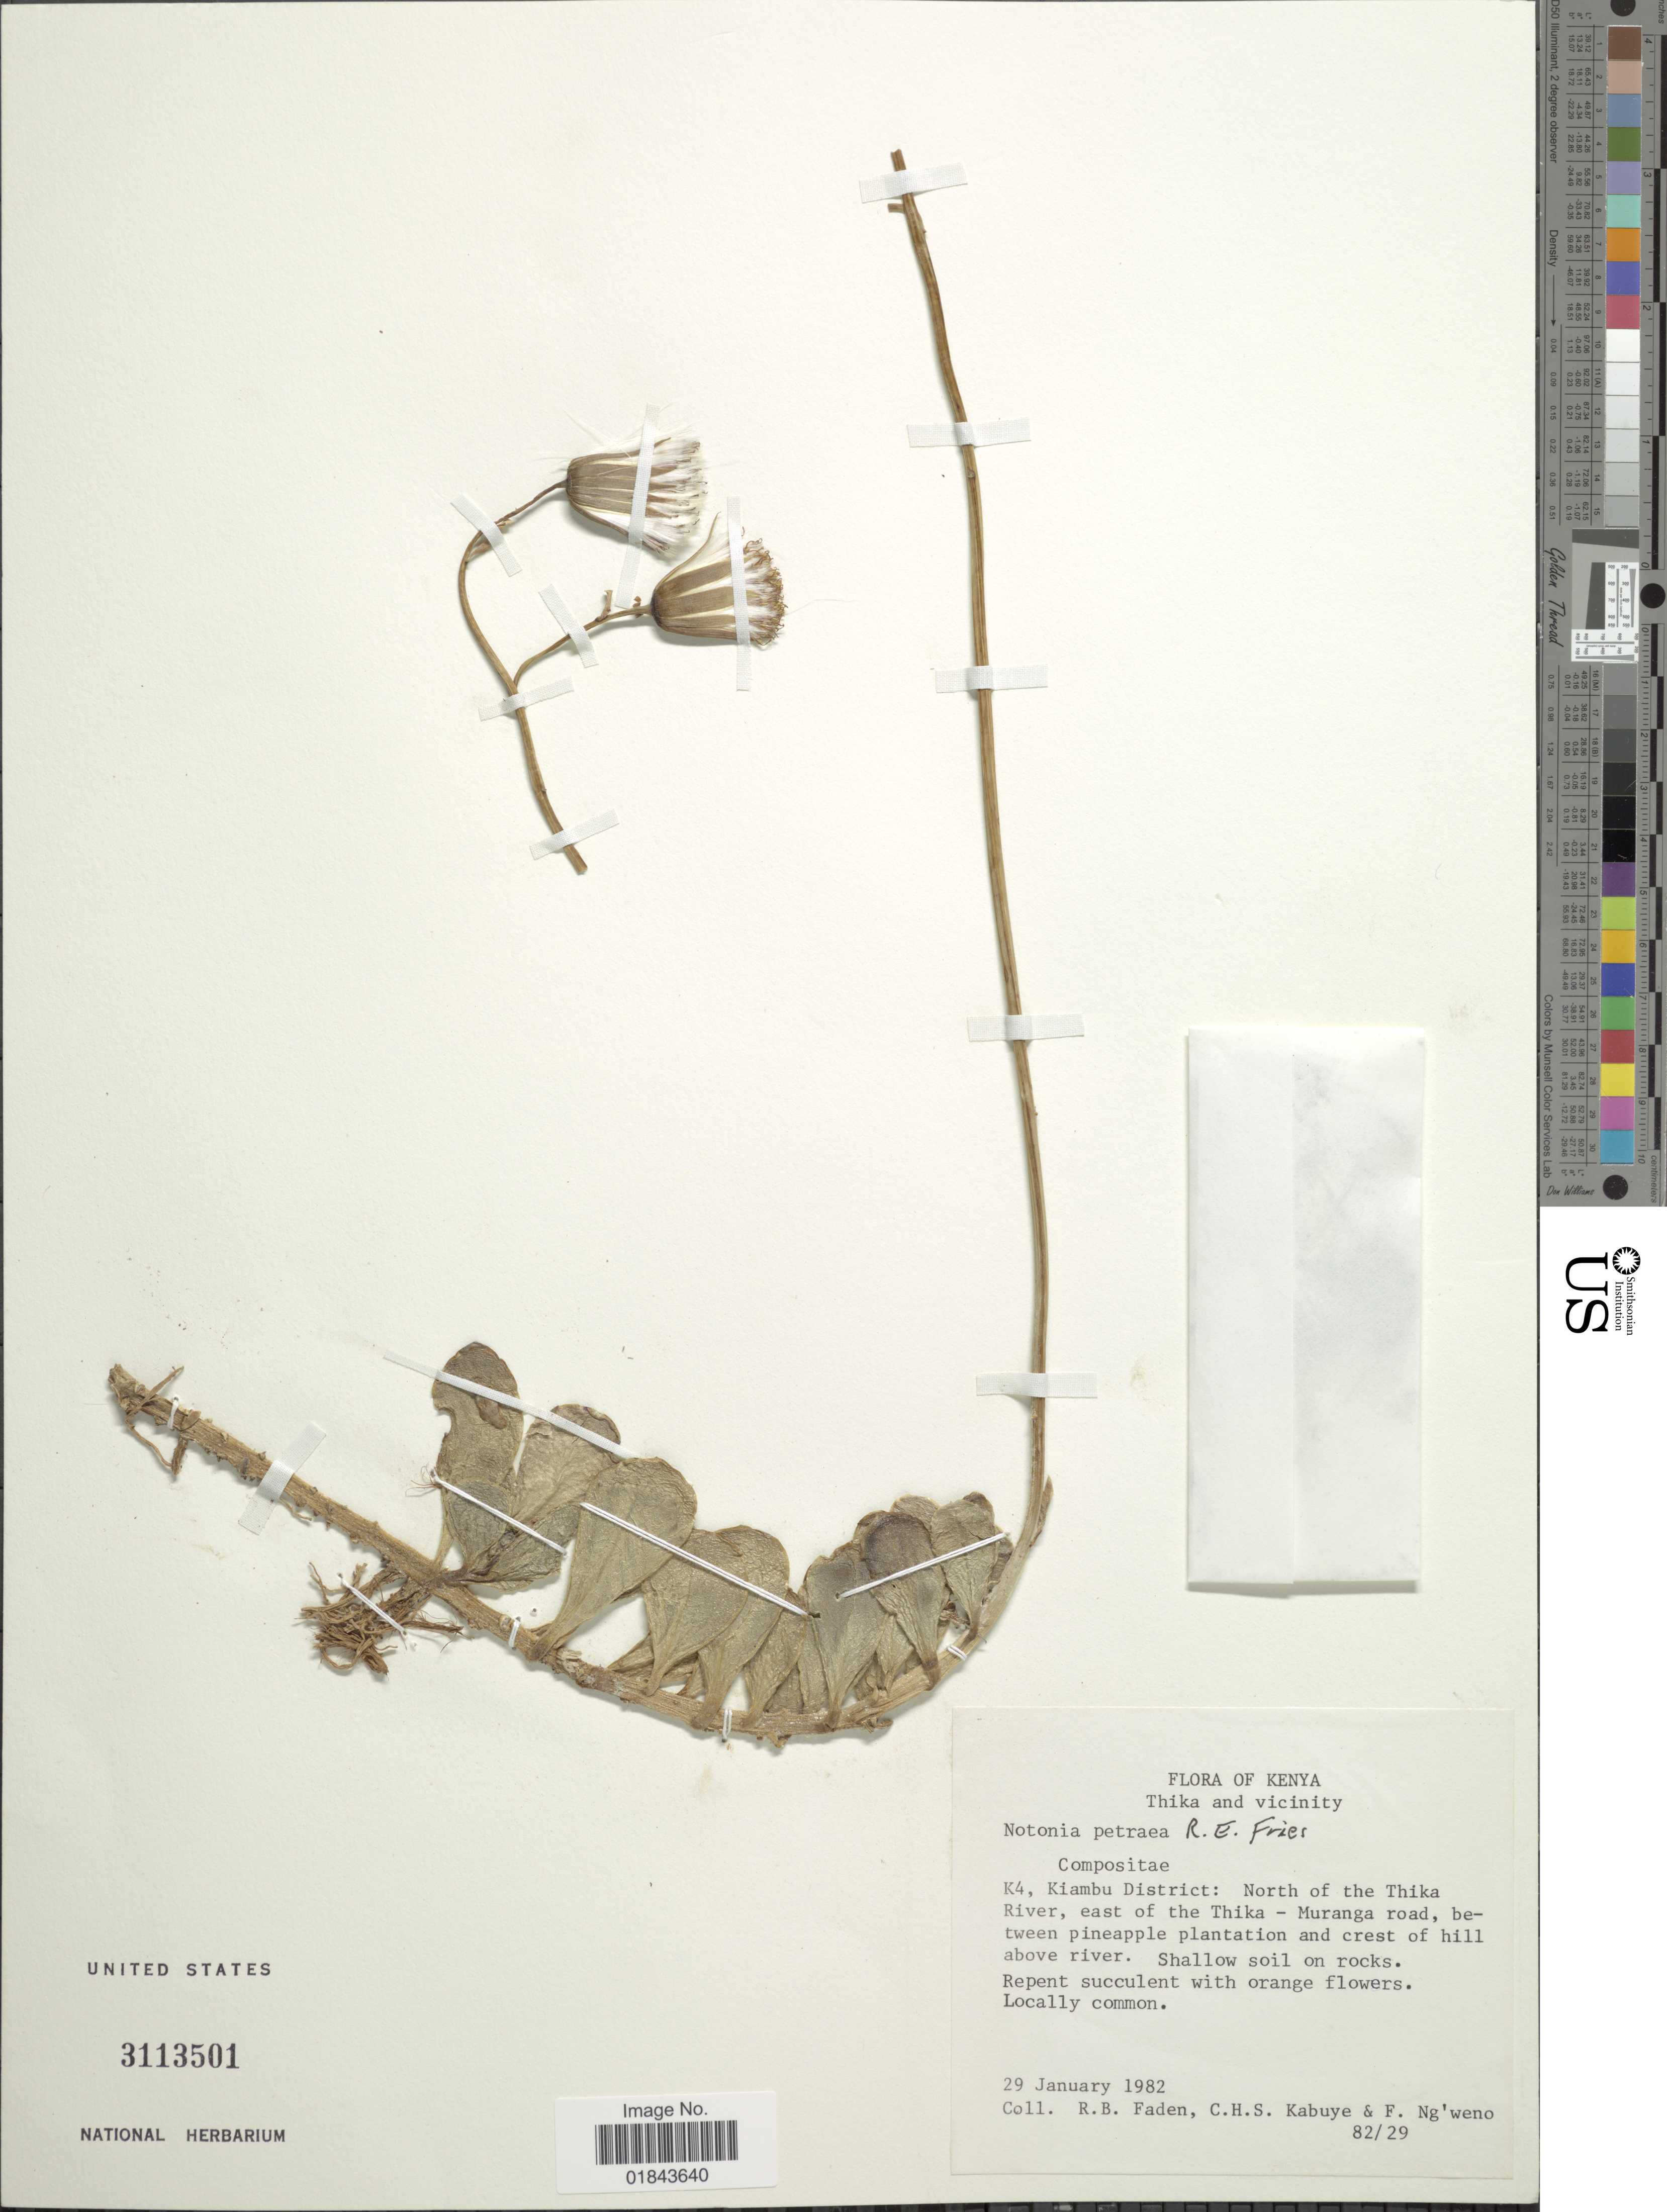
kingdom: Plantae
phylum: Tracheophyta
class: Magnoliopsida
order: Asterales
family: Asteraceae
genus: Notonia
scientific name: Notonia petraea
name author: R.E. Fr.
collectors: R. B. Faden, C. Kabuye & F. Ng'weno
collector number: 82/29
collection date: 1982-01-29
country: Kenya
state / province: Kiambu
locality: Thika and vicinity, K4, Kiambu District: North of the Thika River, east of the Thika, Muranga road, between pineapple plantation and crest of hill above river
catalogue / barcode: US 3113501